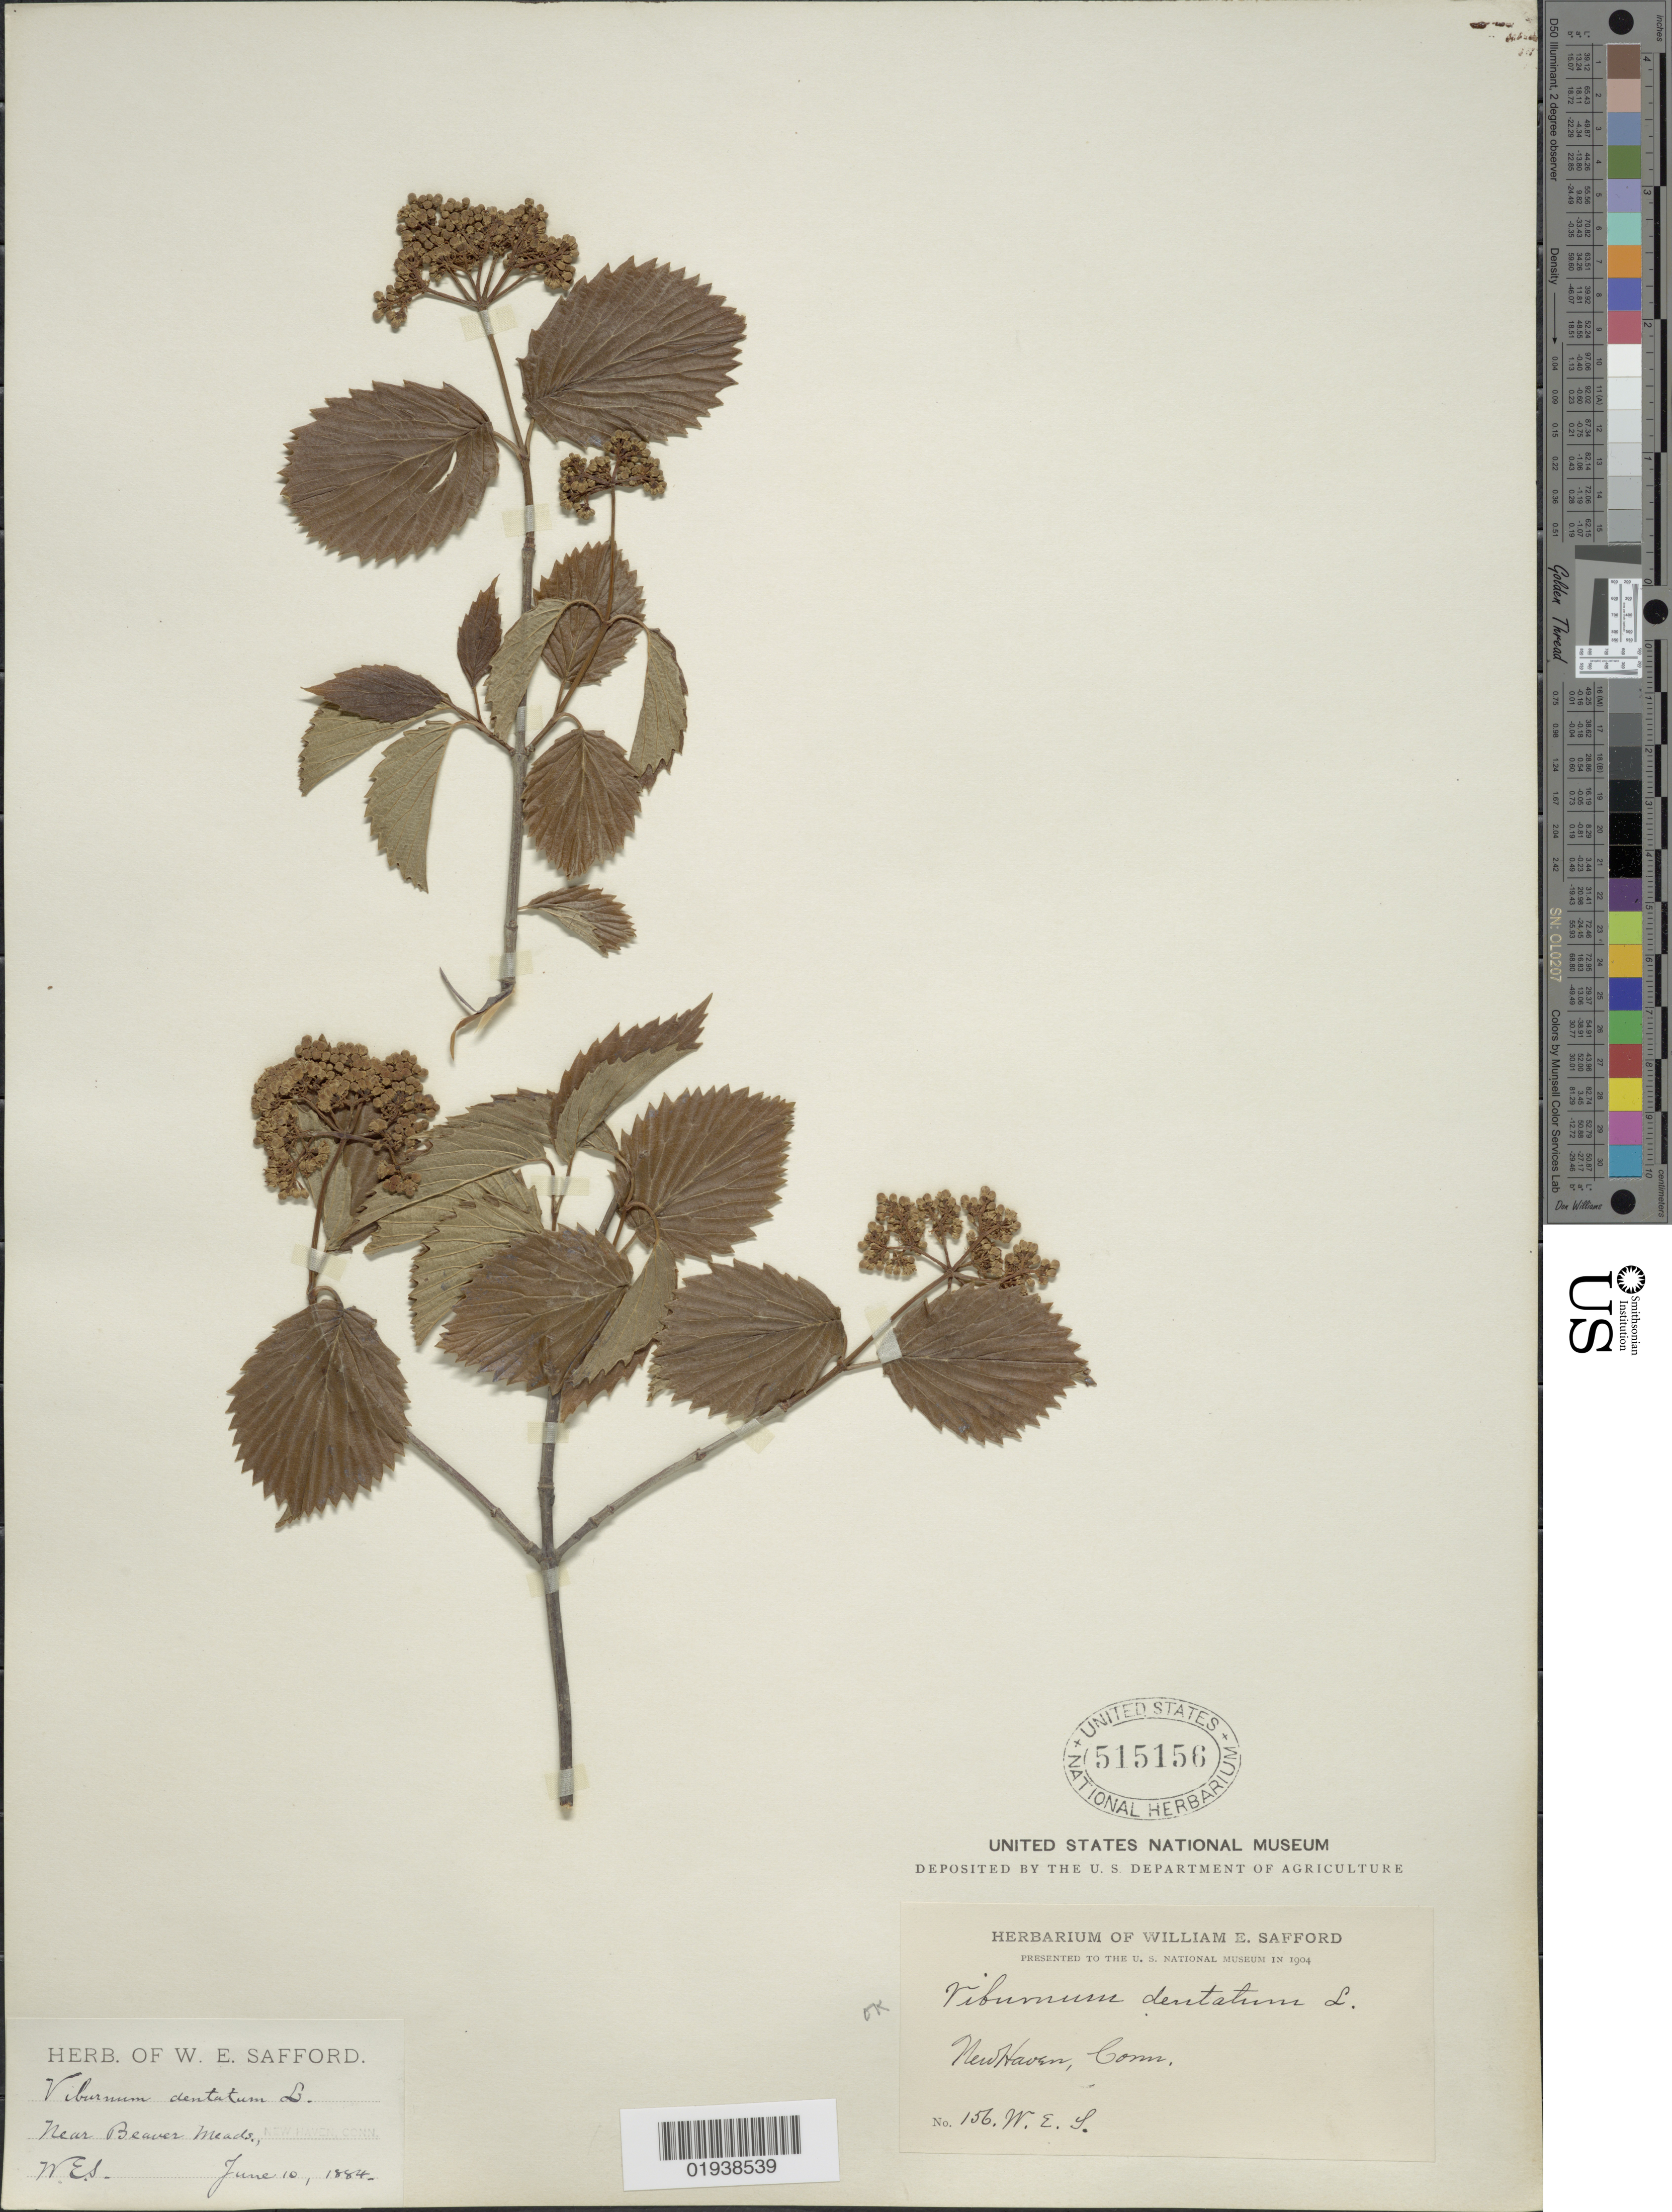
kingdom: Plantae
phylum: Tracheophyta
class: Magnoliopsida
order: Dipsacales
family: Viburnaceae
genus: Viburnum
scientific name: Viburnum dentatum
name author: L.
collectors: W. E. Safford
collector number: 156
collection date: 1884-06-10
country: United States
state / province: Connecticut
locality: New Haven, Near Beaver Meads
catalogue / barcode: US 515156